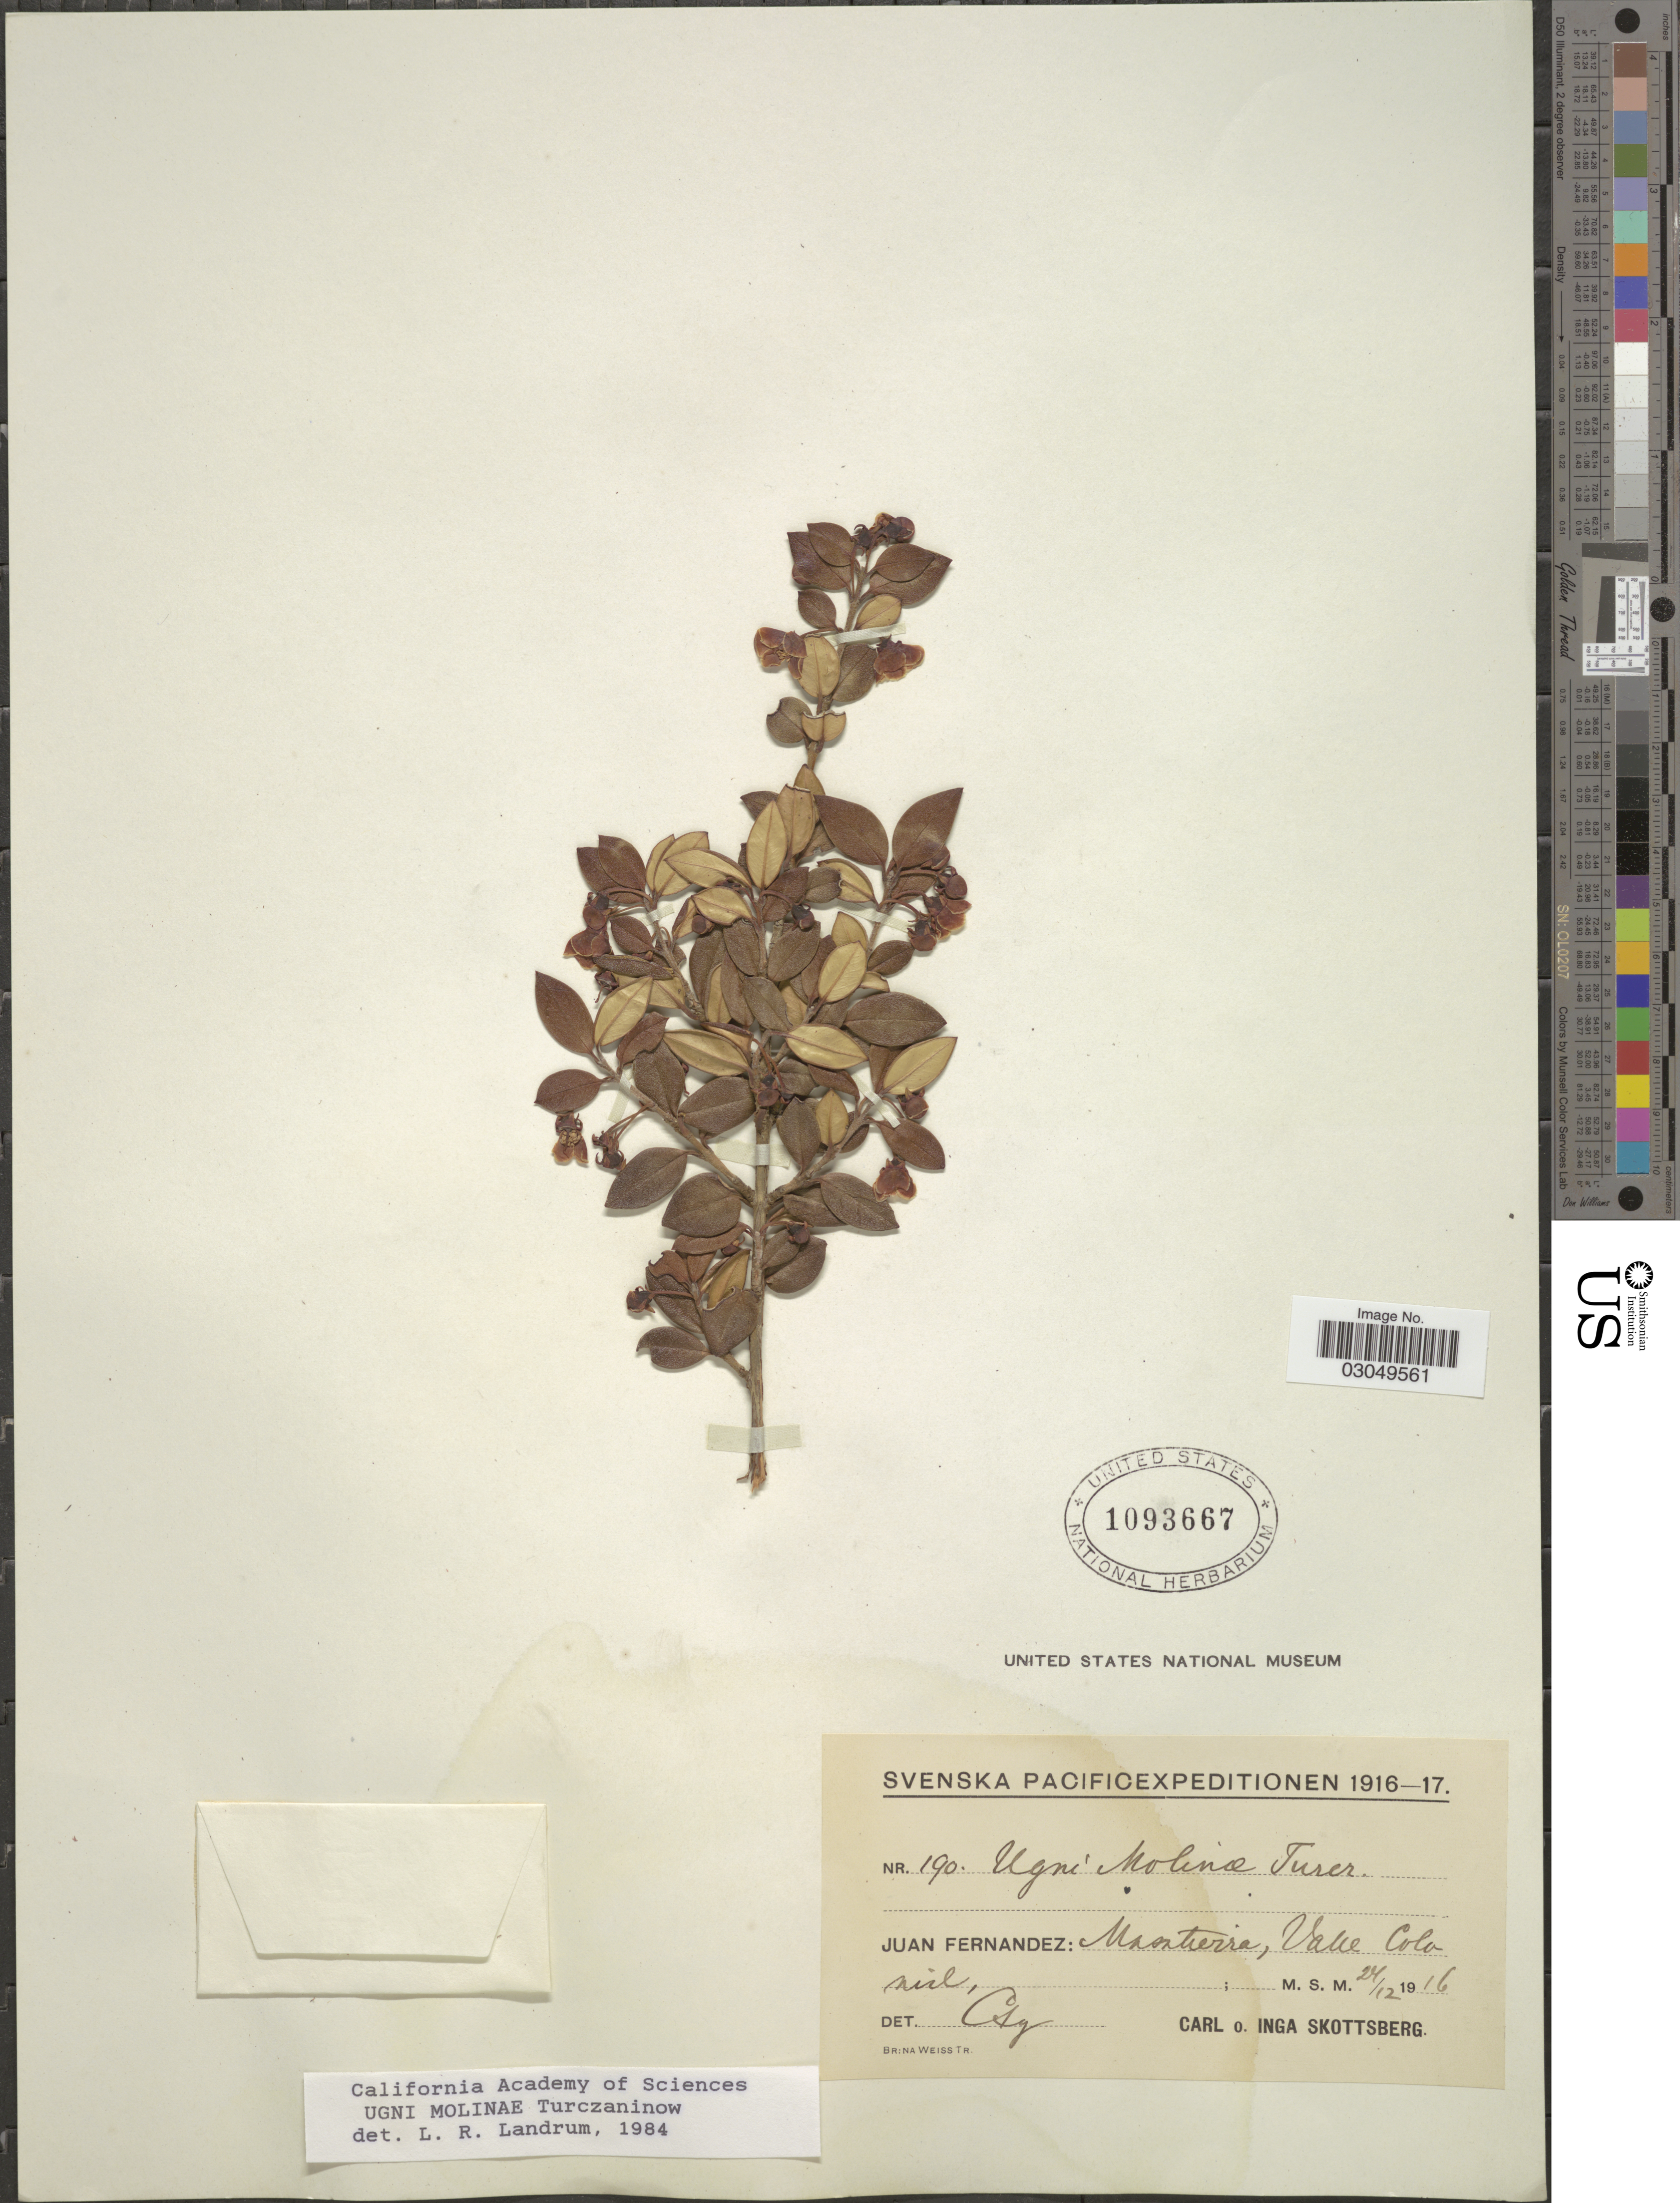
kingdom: Plantae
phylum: Tracheophyta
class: Magnoliopsida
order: Myrtales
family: Myrtaceae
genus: Ugni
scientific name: Ugni molinae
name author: Turcz.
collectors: C. Skottsberg & I. Skottsberg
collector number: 190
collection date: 1916-12-24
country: Chile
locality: Juan Fernandez: Masatierra, Valle Colonial.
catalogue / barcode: US 1093667